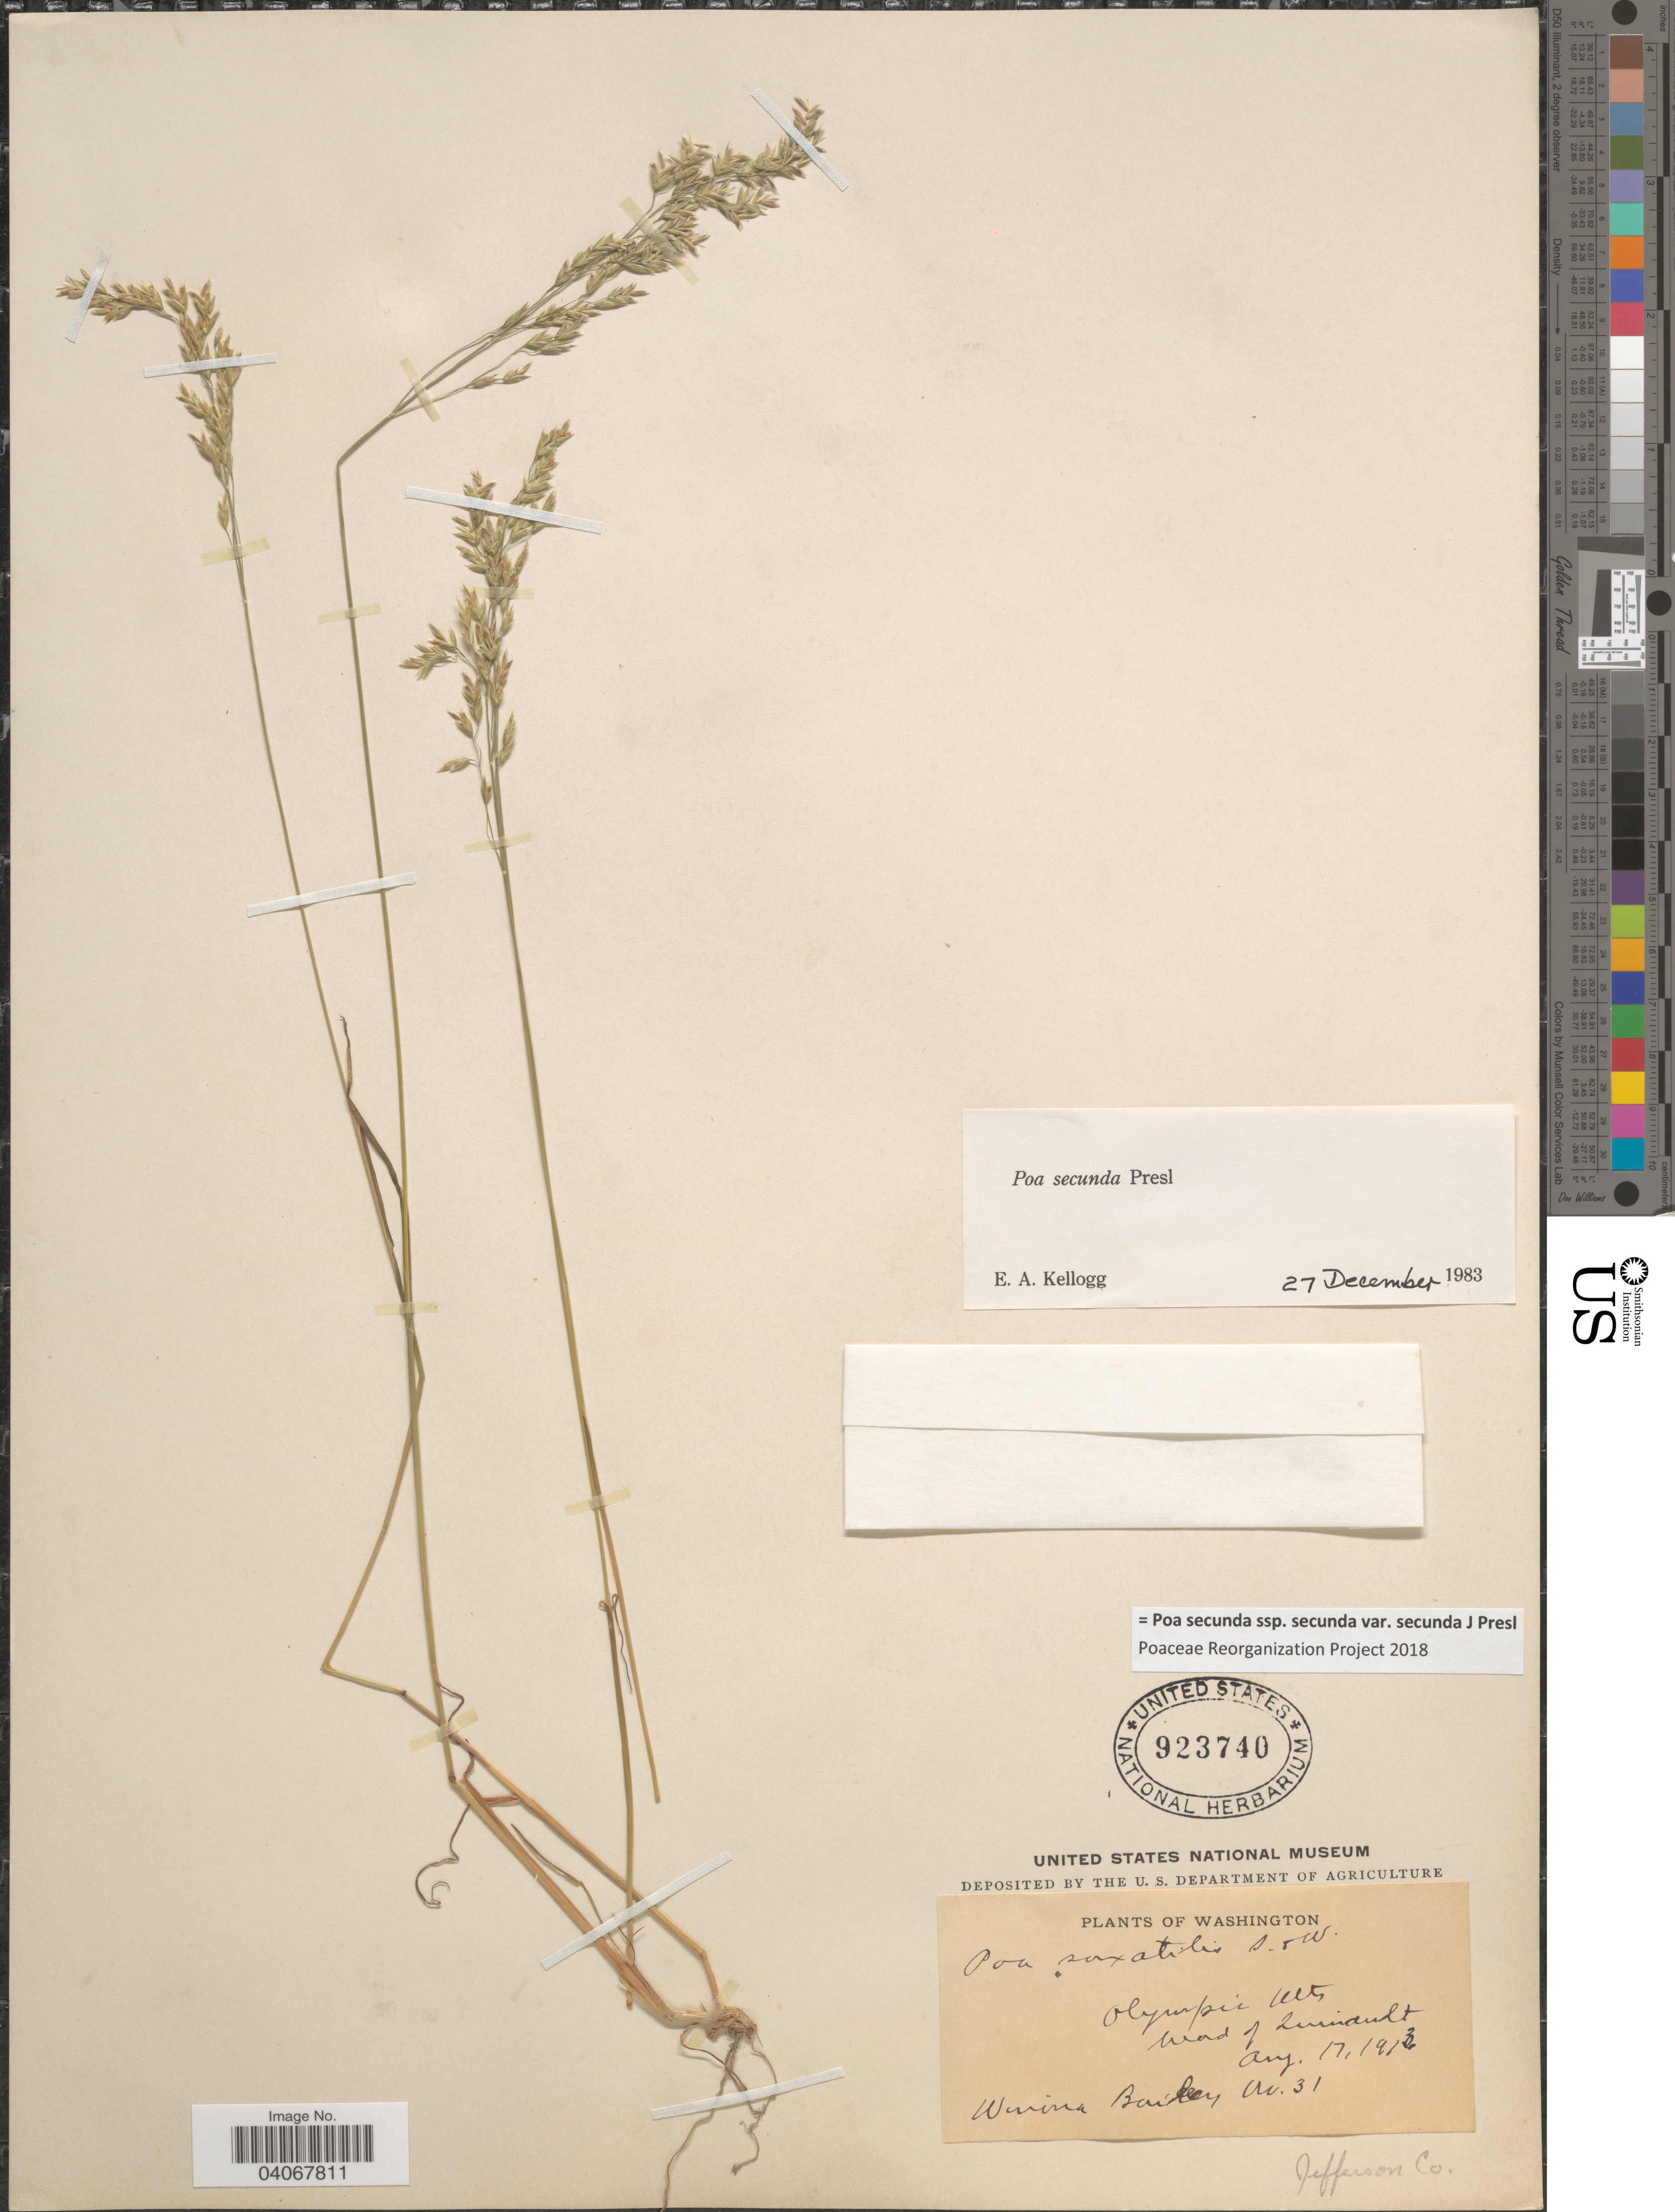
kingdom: Plantae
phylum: Tracheophyta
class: Liliopsida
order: Poales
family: Poaceae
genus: Poa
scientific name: Poa secunda subsp. secunda var. secunda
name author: J. Presl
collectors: W. Bailey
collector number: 31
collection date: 1913-08-17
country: United States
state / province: Washington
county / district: Jefferson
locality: Olympic Mts. Head of Quinault. Jefferson Co.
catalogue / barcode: US 923740